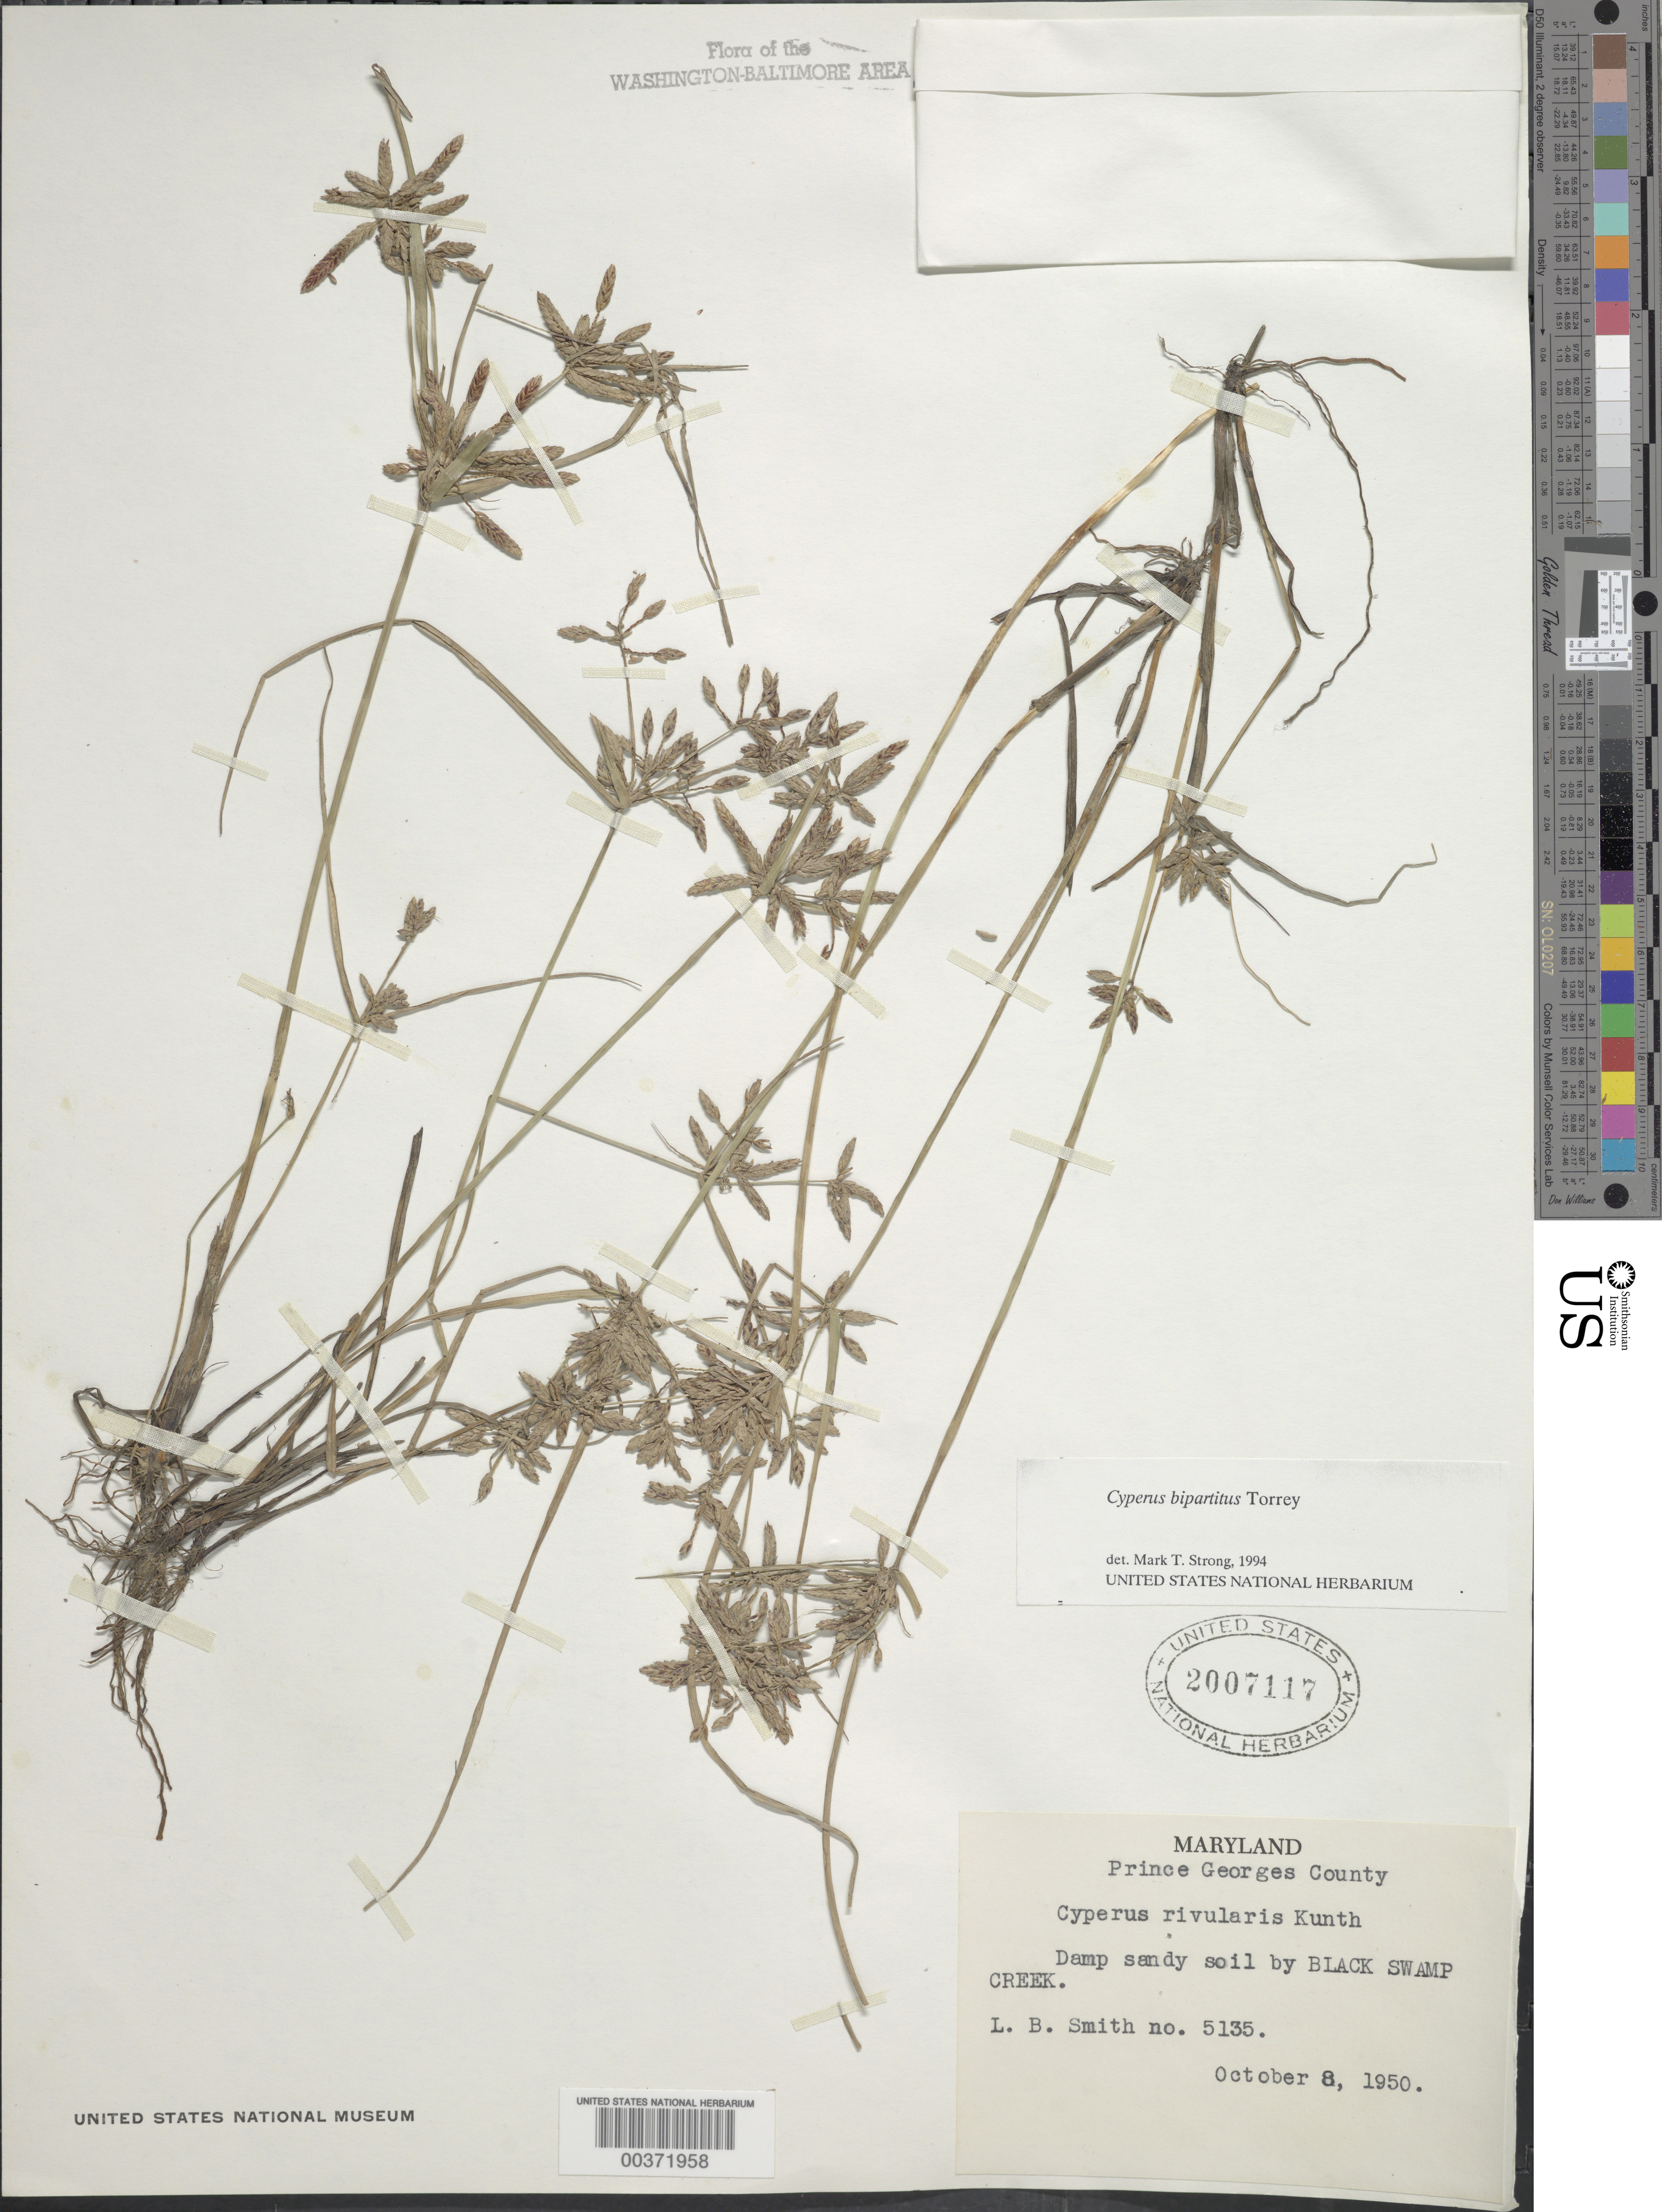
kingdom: Plantae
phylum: Tracheophyta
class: Liliopsida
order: Poales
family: Cyperaceae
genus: Cyperus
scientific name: Cyperus bipartitus Torr.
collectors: L. Smith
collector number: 5135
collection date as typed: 08 Oct 1950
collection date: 1950-10-08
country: United States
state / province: Maryland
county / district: Prince George's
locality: Black Swamp Creek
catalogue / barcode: US 2007117